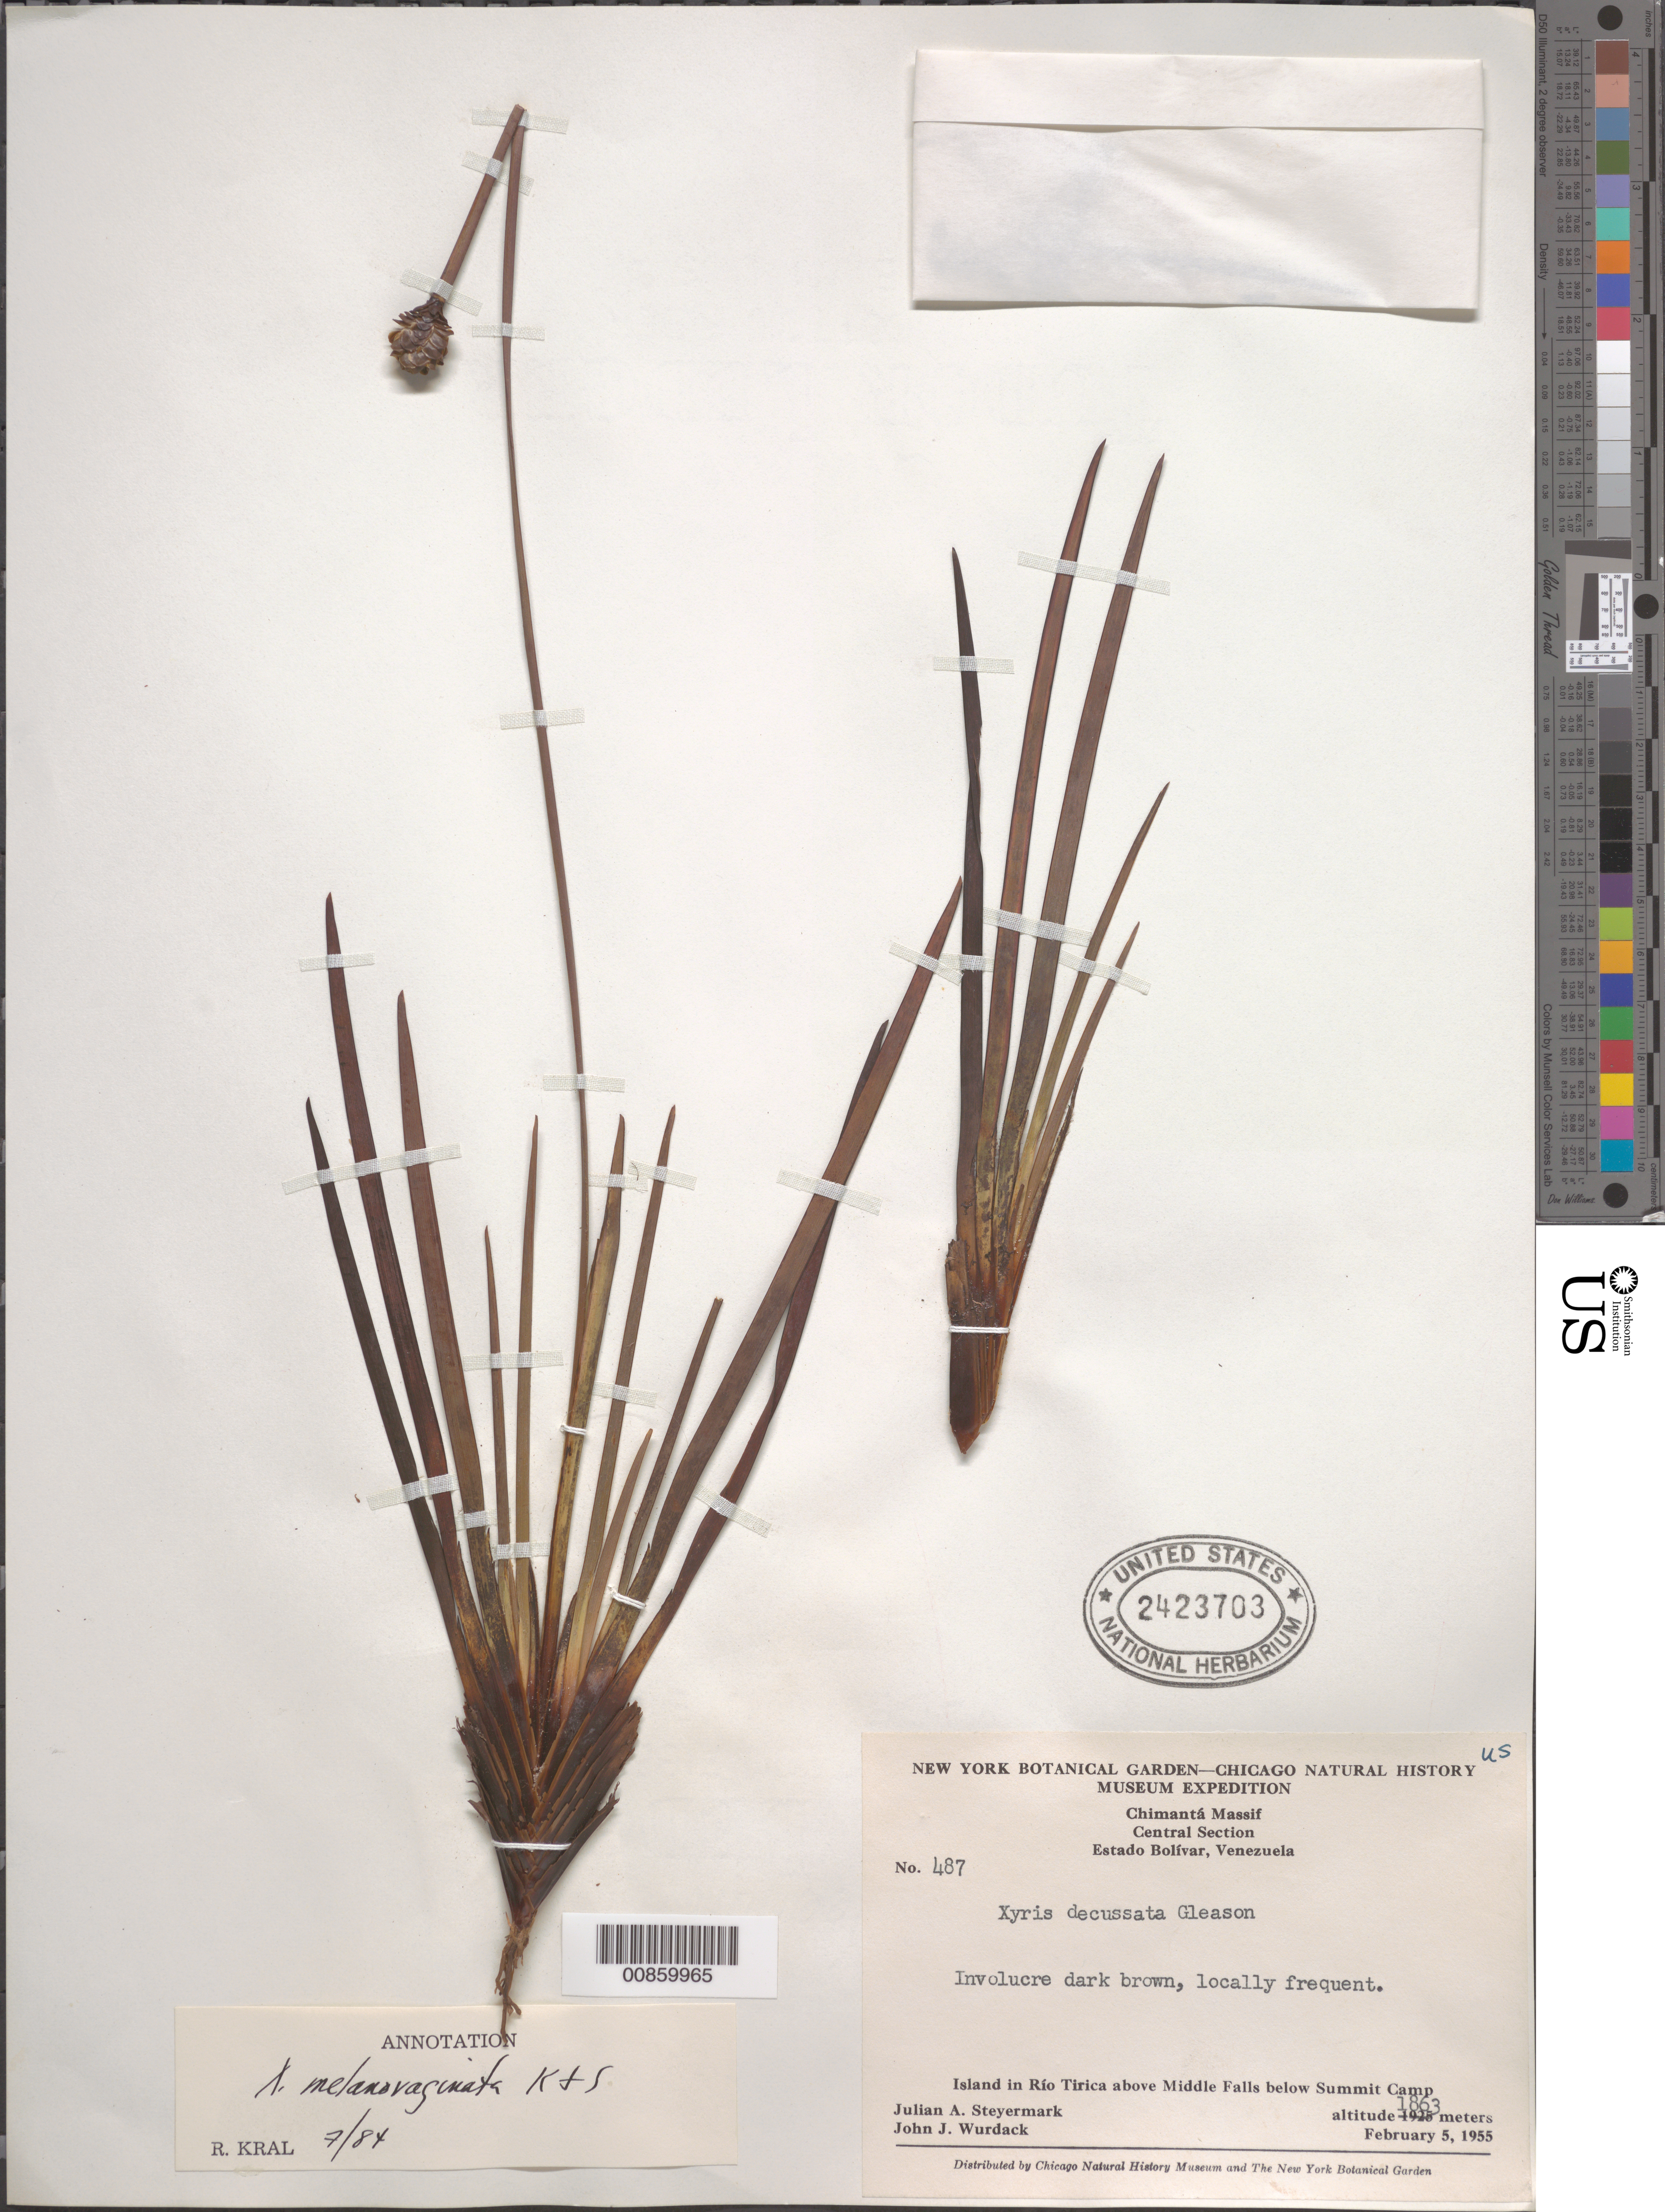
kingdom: Plantae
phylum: Tracheophyta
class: Liliopsida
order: Poales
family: Xyridaceae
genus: Xyris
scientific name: Xyris melanovaginata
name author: Kral & L.B. Sm.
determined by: Kral, Robert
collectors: J. Steyermark & J. J. Wurdack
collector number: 55 487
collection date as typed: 5-Feb-55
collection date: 1955-02-05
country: Venezuela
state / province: Bolívar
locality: Chimantá Massif, island in Río Tirica above Middle Falls below Summit Camp.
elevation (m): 1863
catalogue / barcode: US 2423703